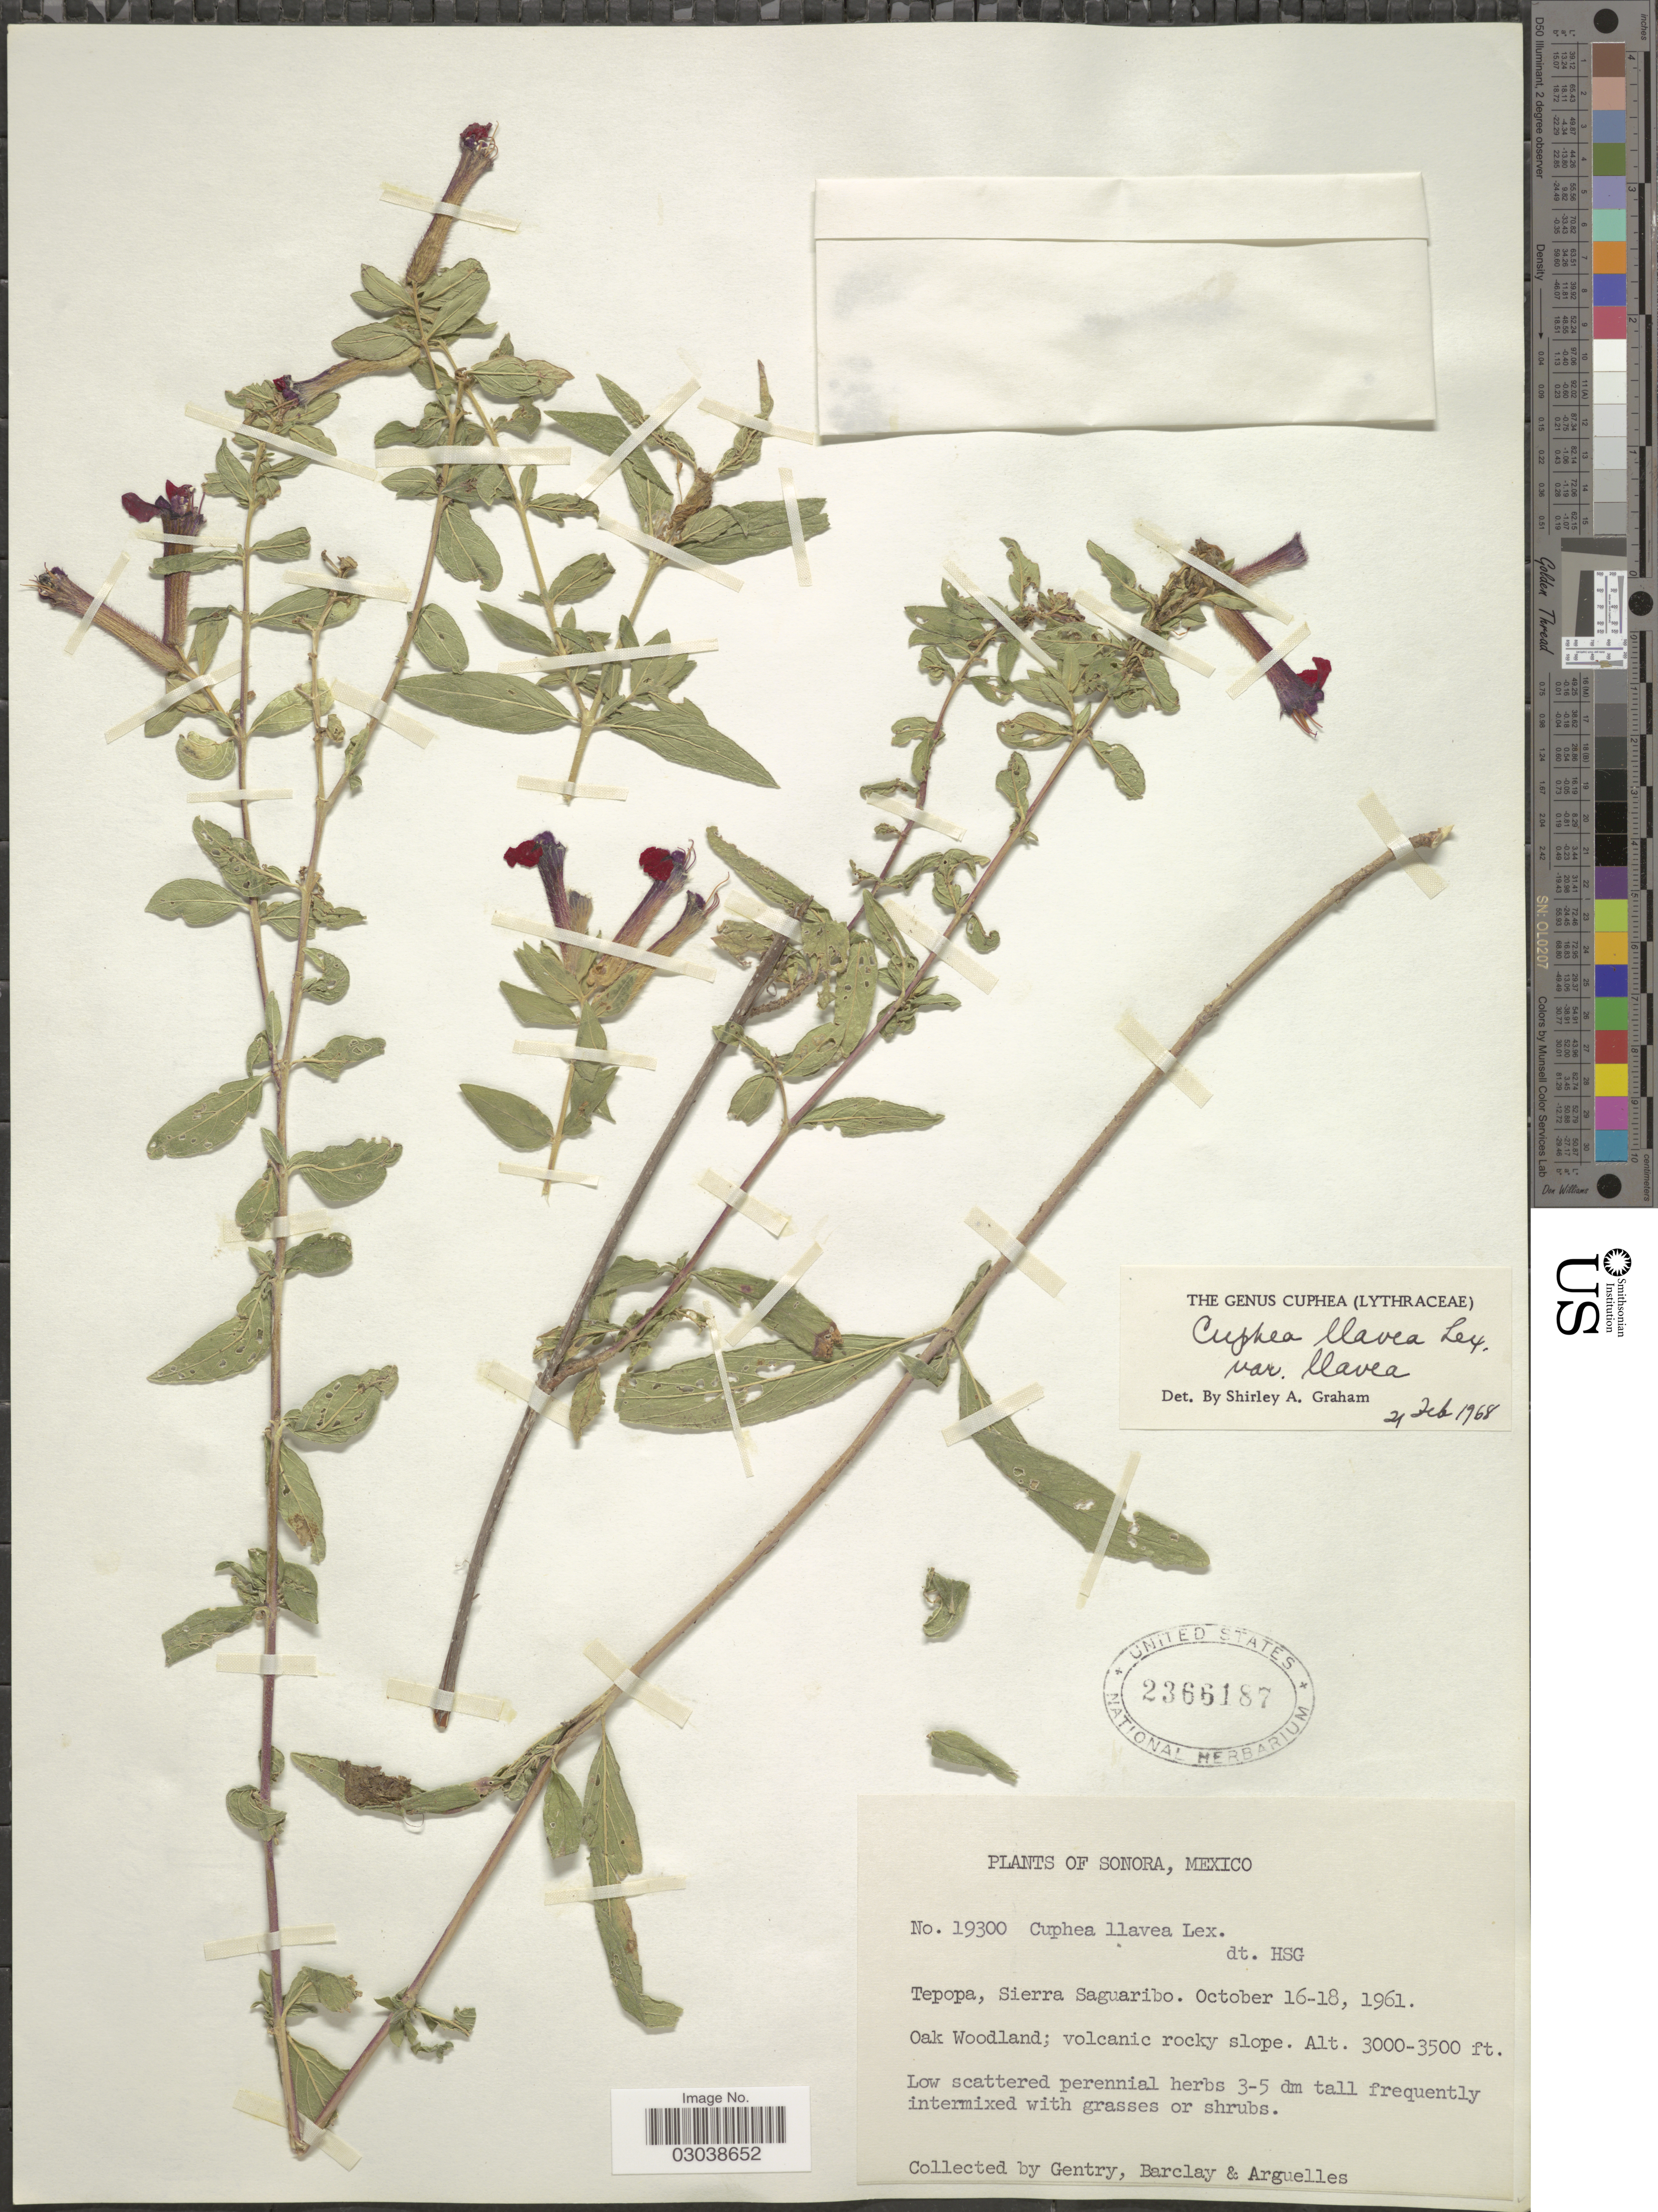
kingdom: Plantae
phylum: Tracheophyta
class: Magnoliopsida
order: Myrtales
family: Lythraceae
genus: Cuphea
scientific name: Cuphea llavea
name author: Lex.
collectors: Gentry, --, -- Barclay & Arguelles, --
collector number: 19300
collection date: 1961-10-16/1961-10-18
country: Mexico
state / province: Sonora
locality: Tepopa, Sierra Saguaribo.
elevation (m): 914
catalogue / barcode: US 2366187